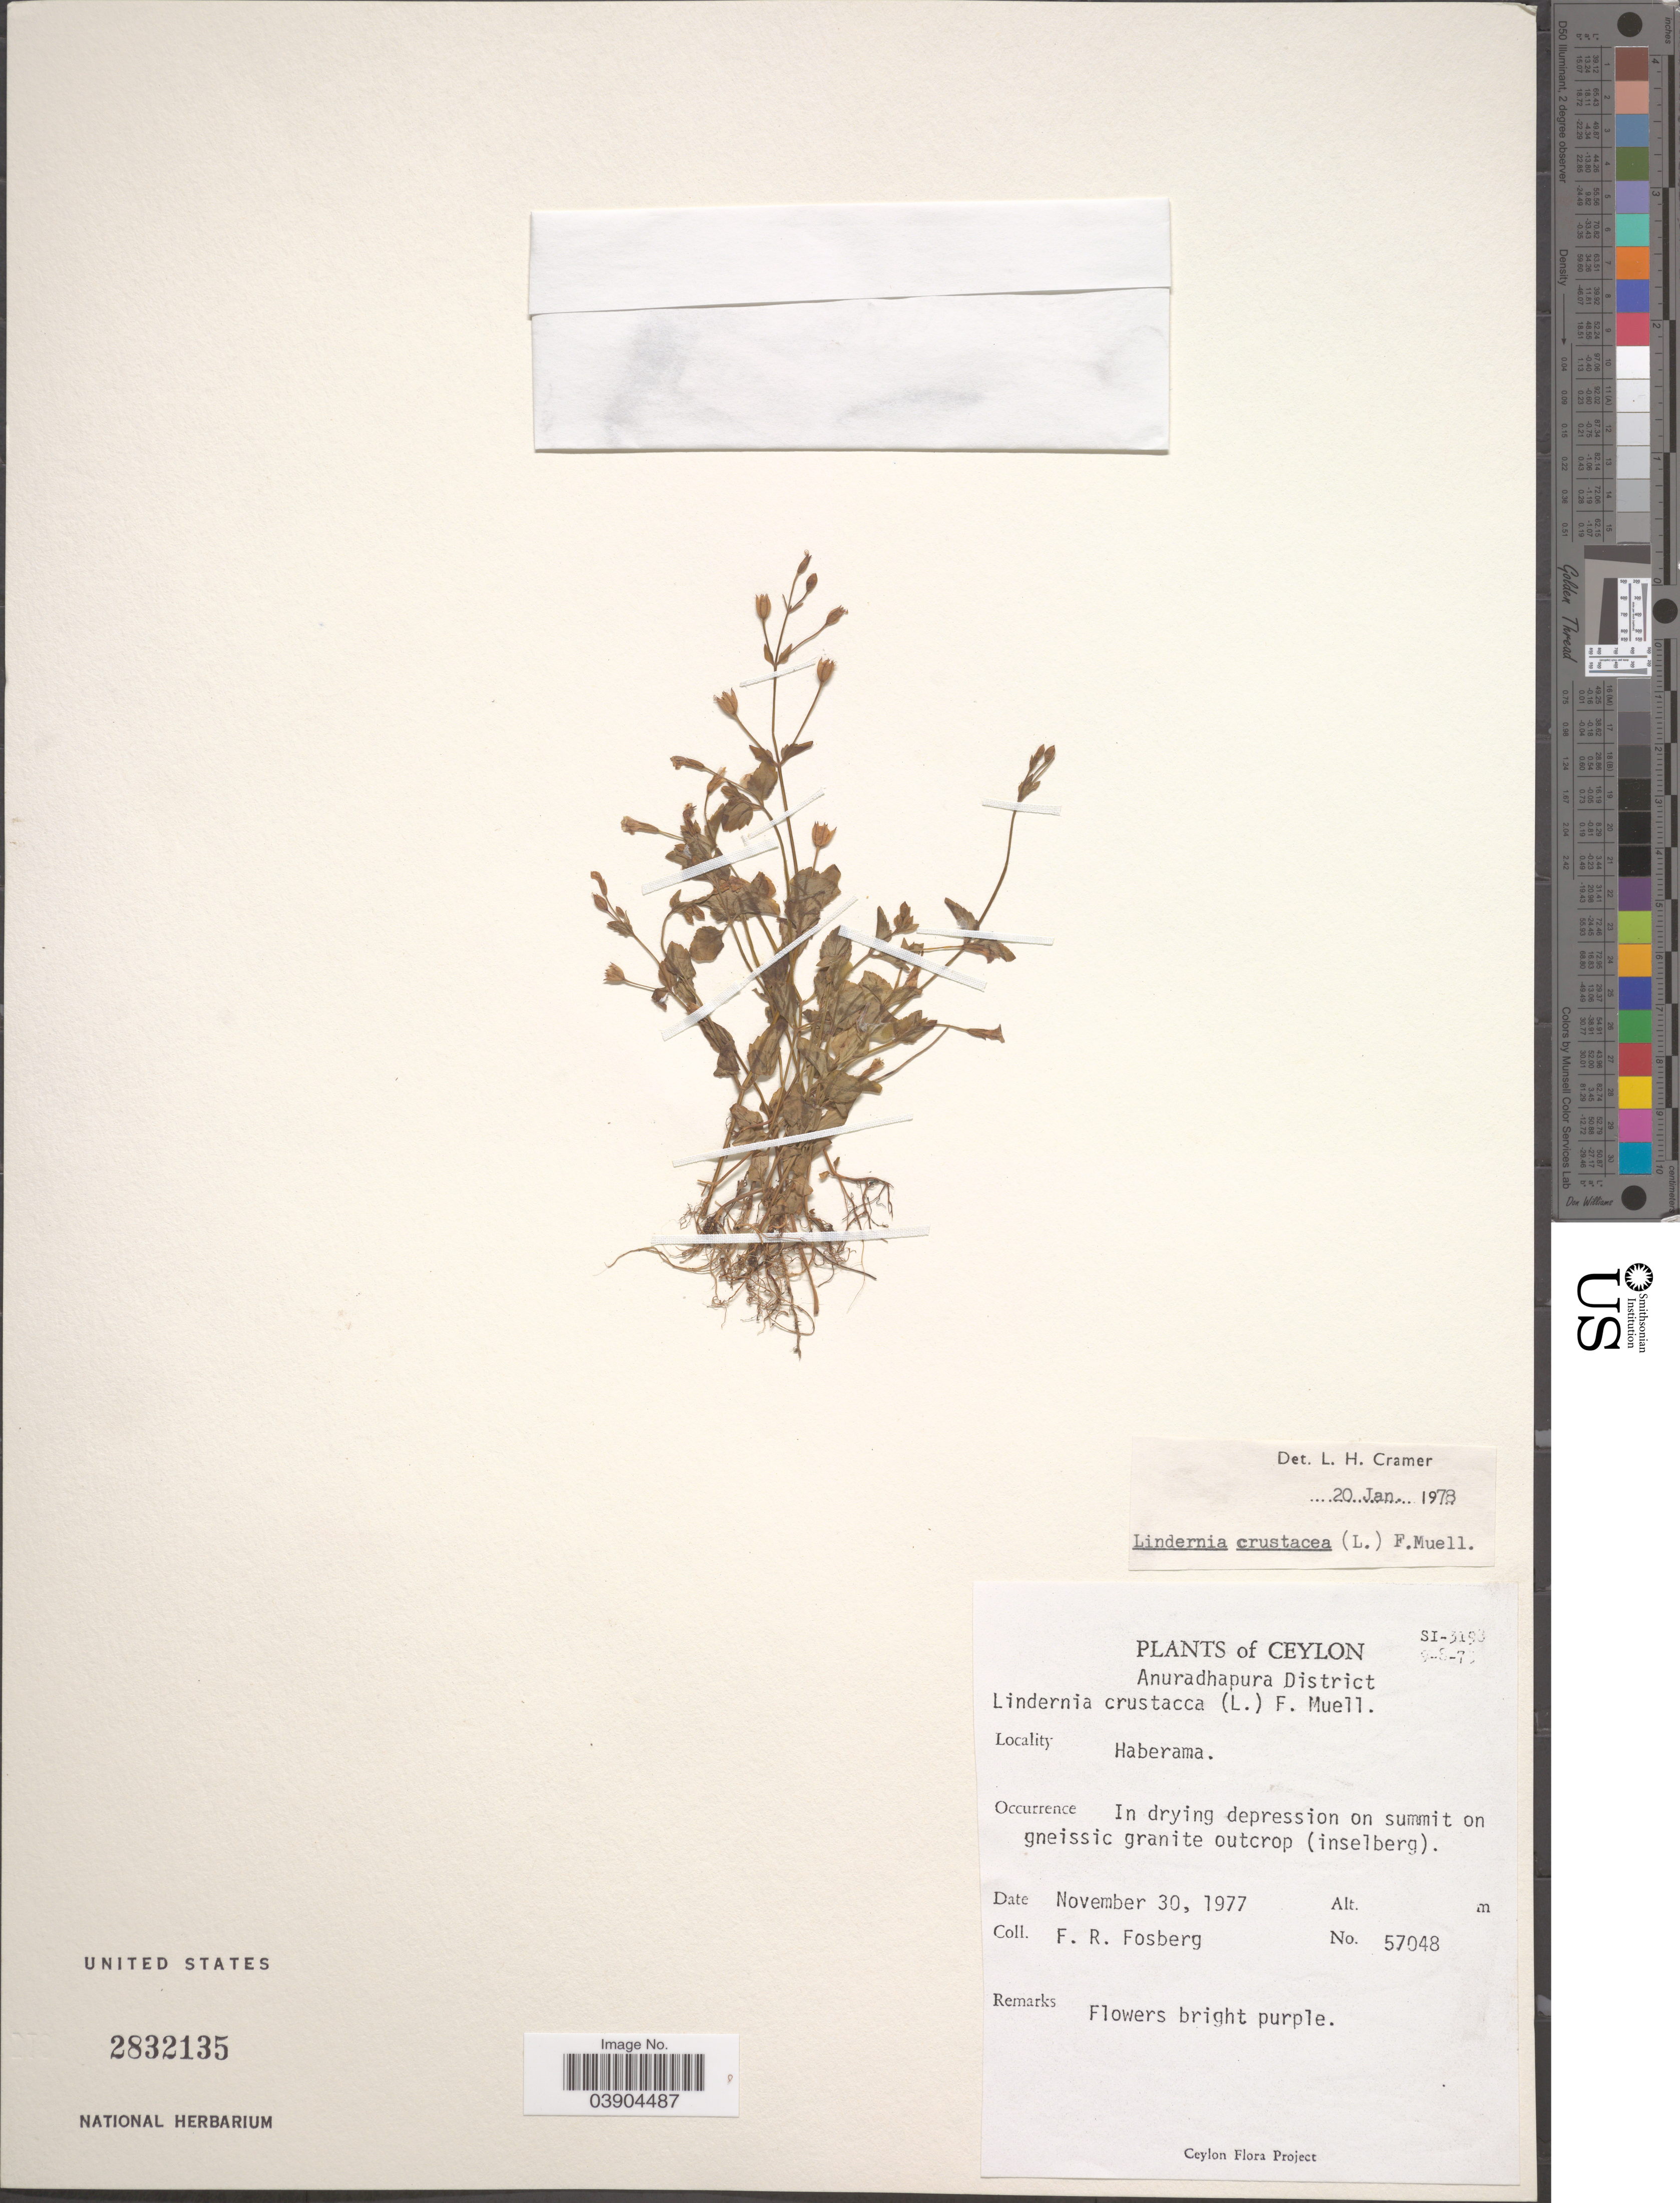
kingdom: Plantae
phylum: Tracheophyta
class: Magnoliopsida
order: Lamiales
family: Linderniaceae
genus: Lindernia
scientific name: Lindernia crustacea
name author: (L.) F. Muell.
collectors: F. R. Fosberg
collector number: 57048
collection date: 1977-11-30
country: Sri Lanka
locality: Ceylon. Anuradhapura District. Haberama.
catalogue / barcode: US 2832135